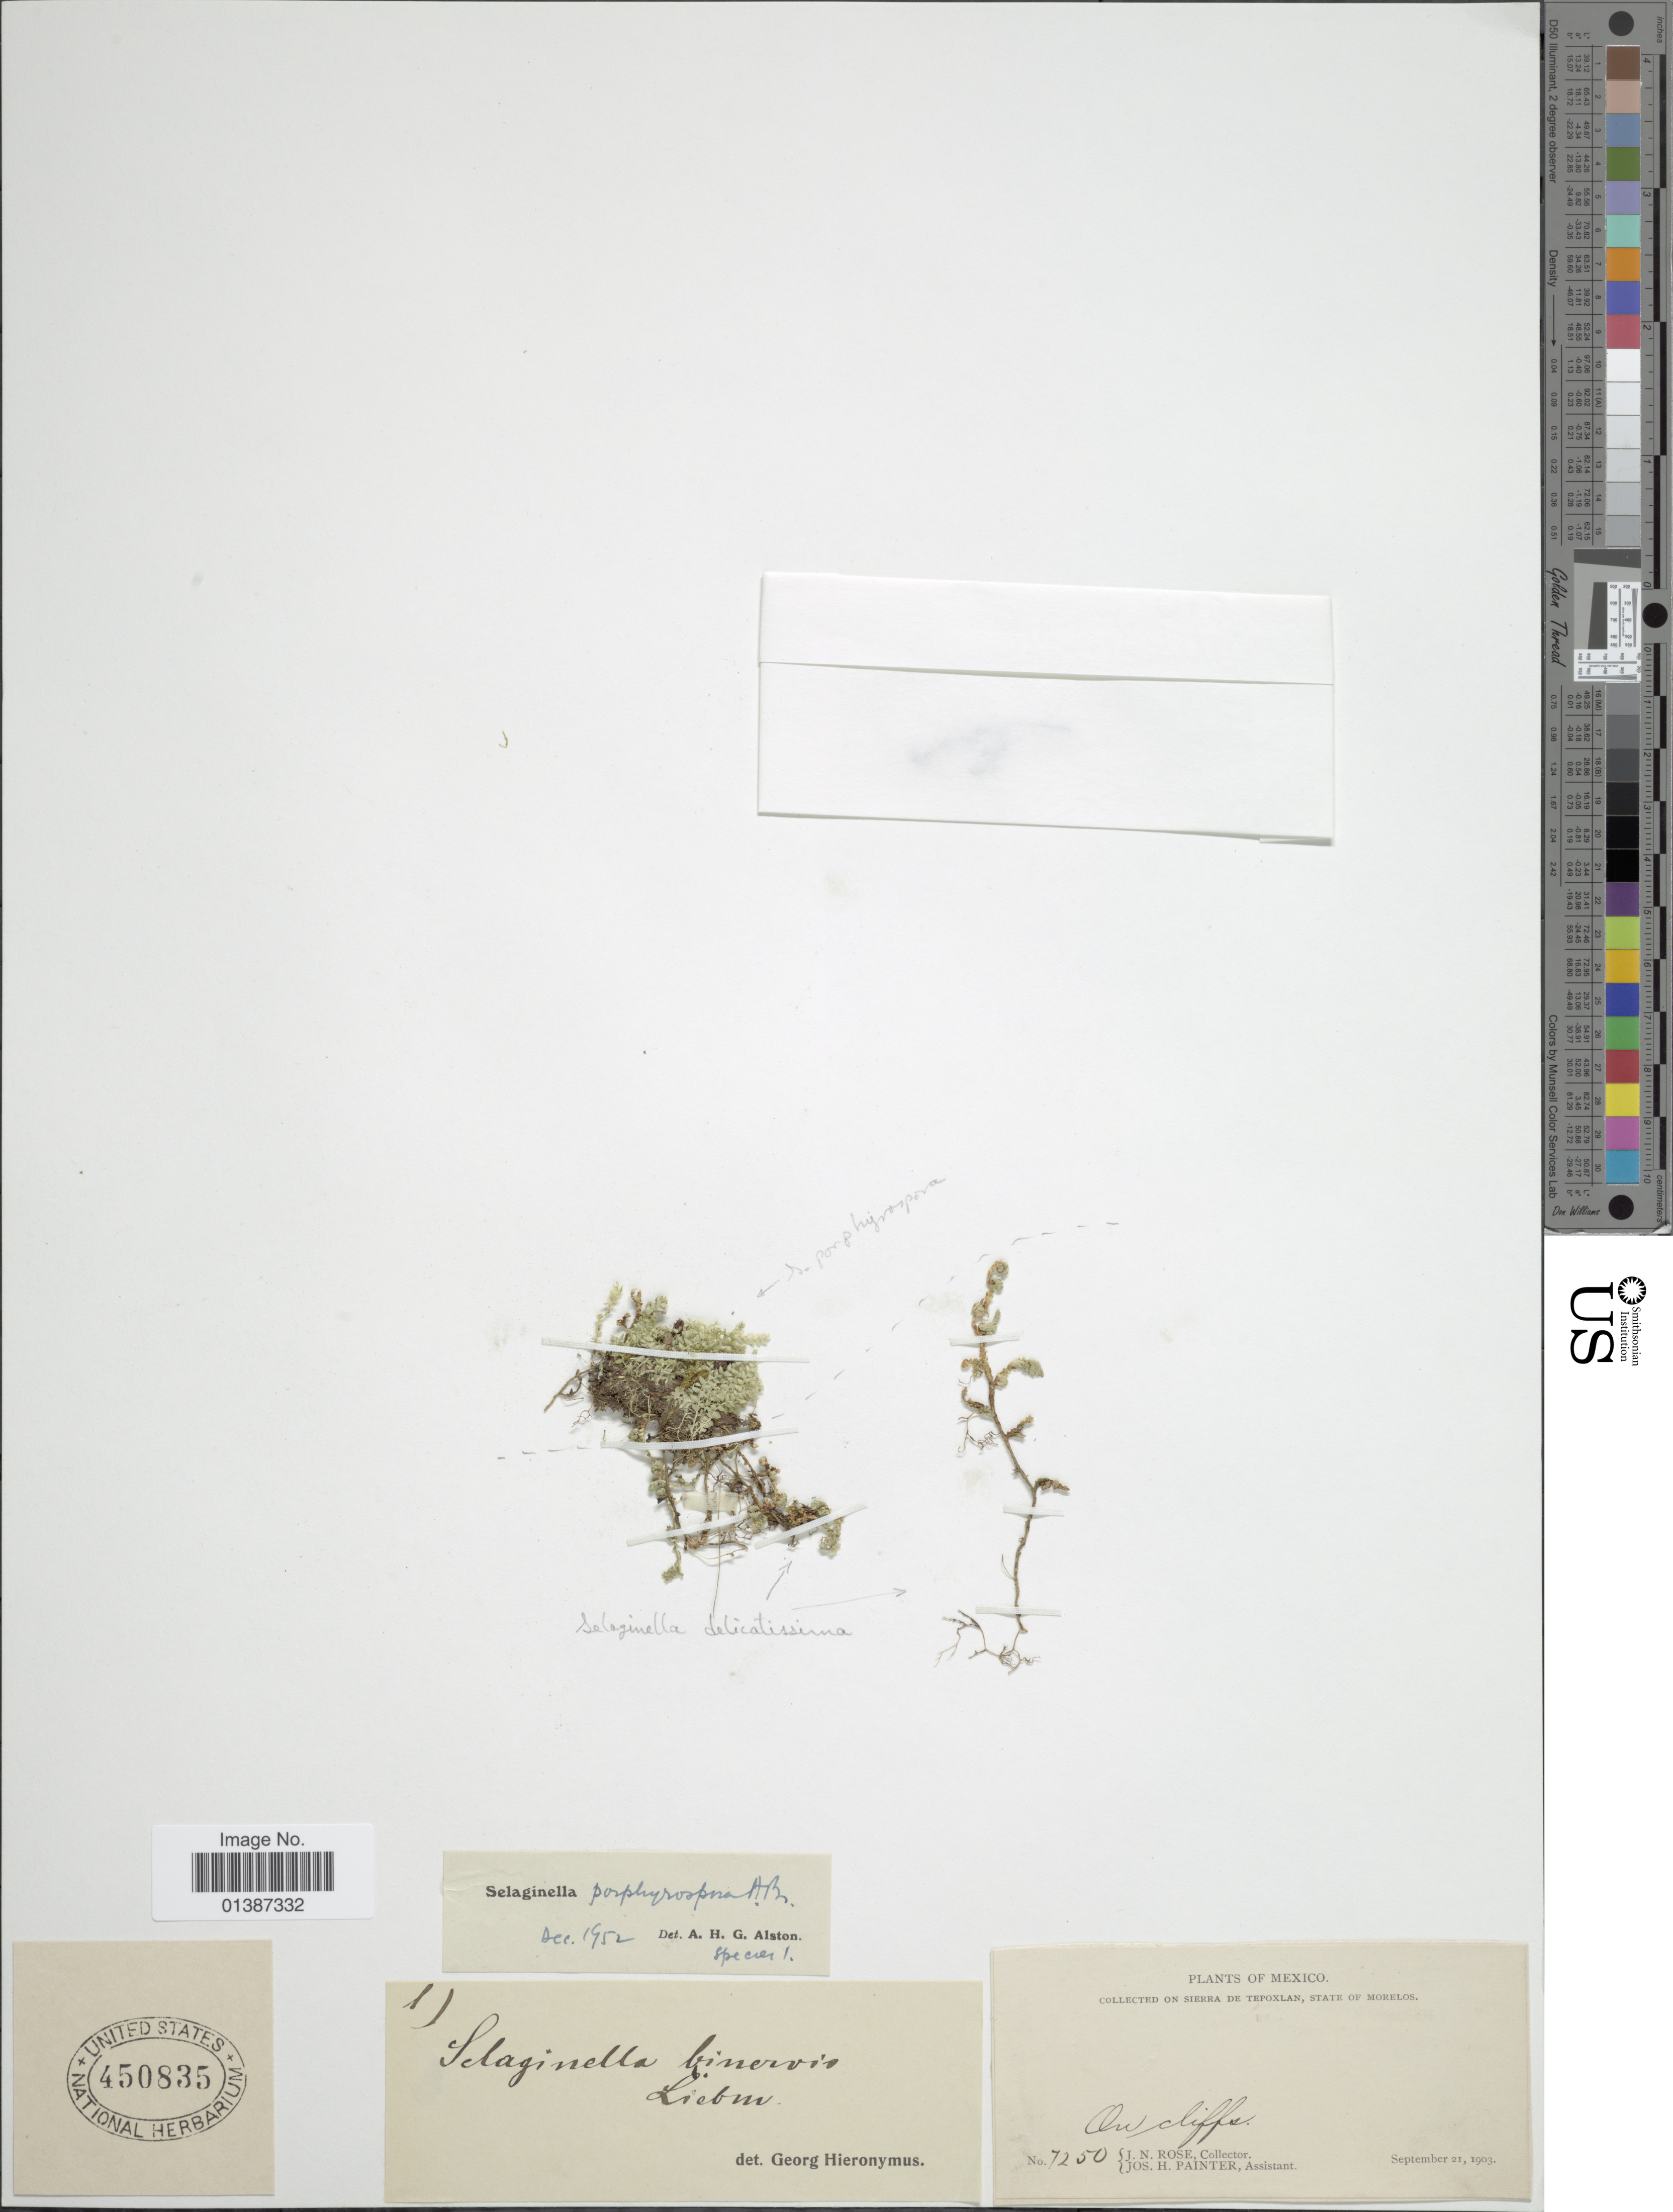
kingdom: Plantae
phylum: Tracheophyta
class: Lycopodiopsida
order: Selaginellales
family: Selaginellaceae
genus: Selaginella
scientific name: Selaginella delicatissima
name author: Linden ex A. Braun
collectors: J. N. Rose & J. H. Painter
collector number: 7250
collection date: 1903-09-21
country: Mexico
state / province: Morelos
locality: On Sierra de Tepoxlan, State of Morelos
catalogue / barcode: US 450835